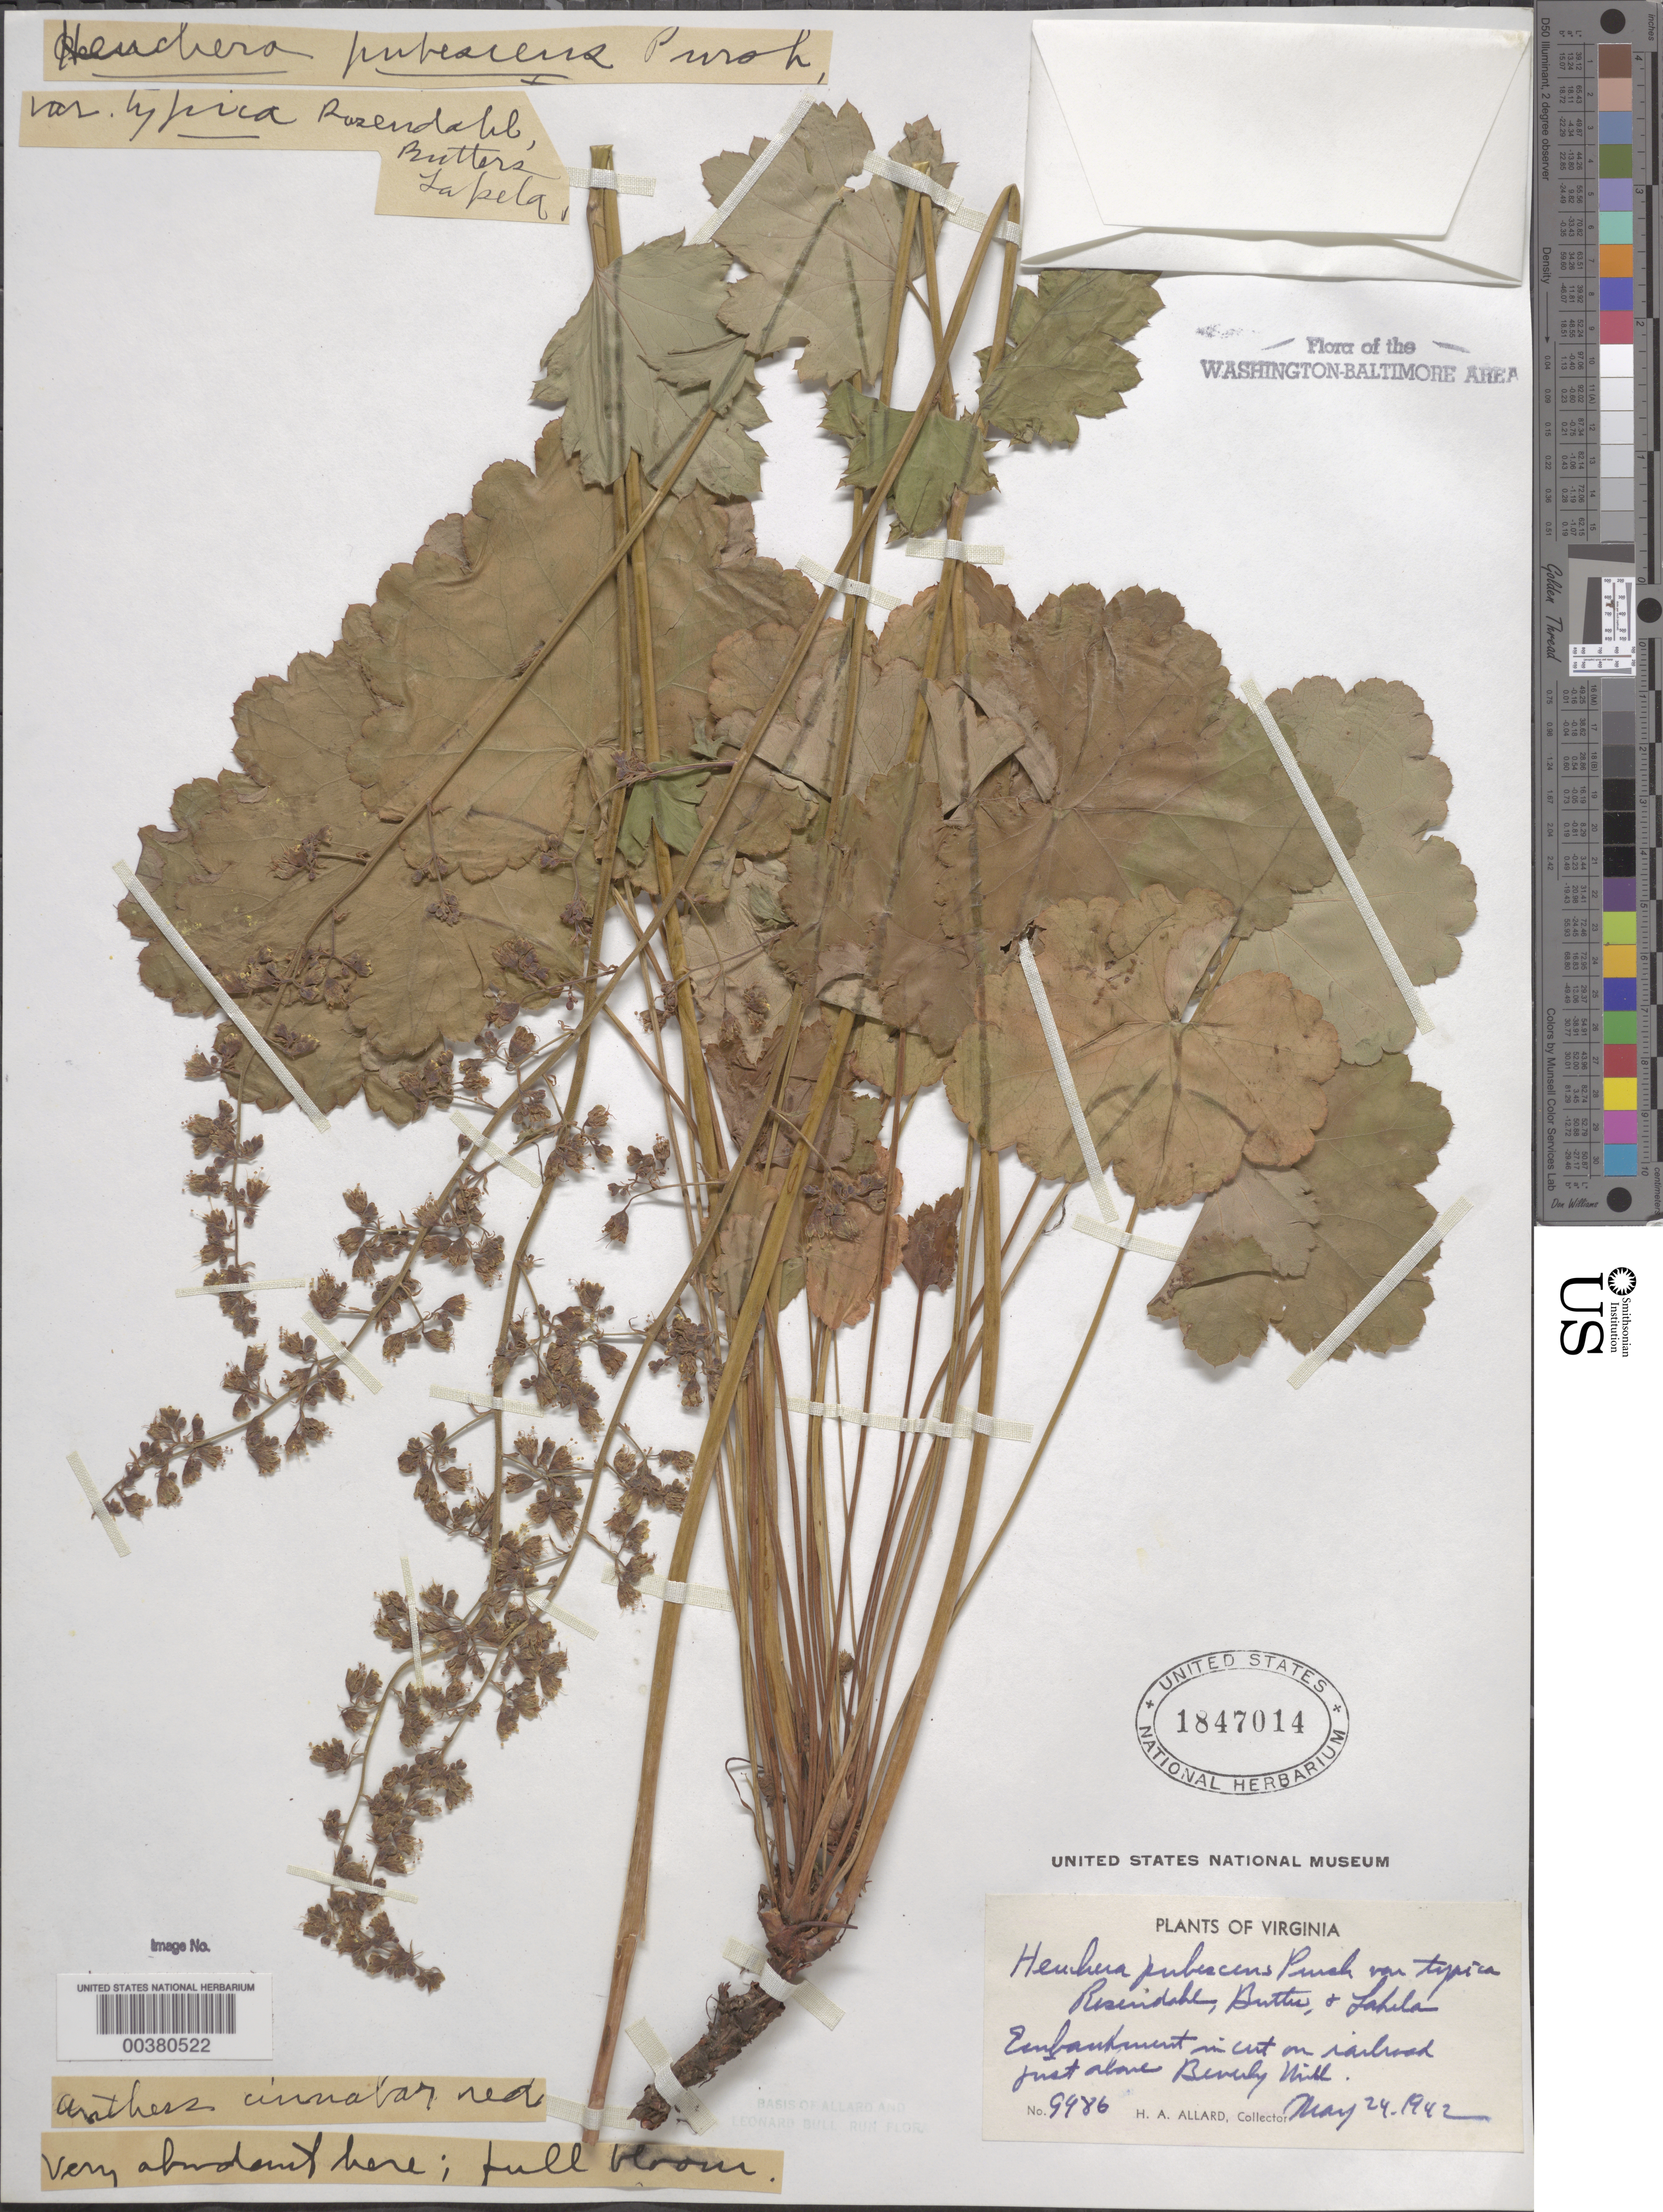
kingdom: Plantae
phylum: Tracheophyta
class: Magnoliopsida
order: Saxifragales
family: Saxifragaceae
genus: Heuchera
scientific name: Heuchera pubescens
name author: Pursh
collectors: H. A. Allard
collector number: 9986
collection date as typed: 24 May 1942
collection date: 1942-05-24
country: United States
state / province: Virginia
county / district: Fauquier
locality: Above Beverley Mill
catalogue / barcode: US 1847014